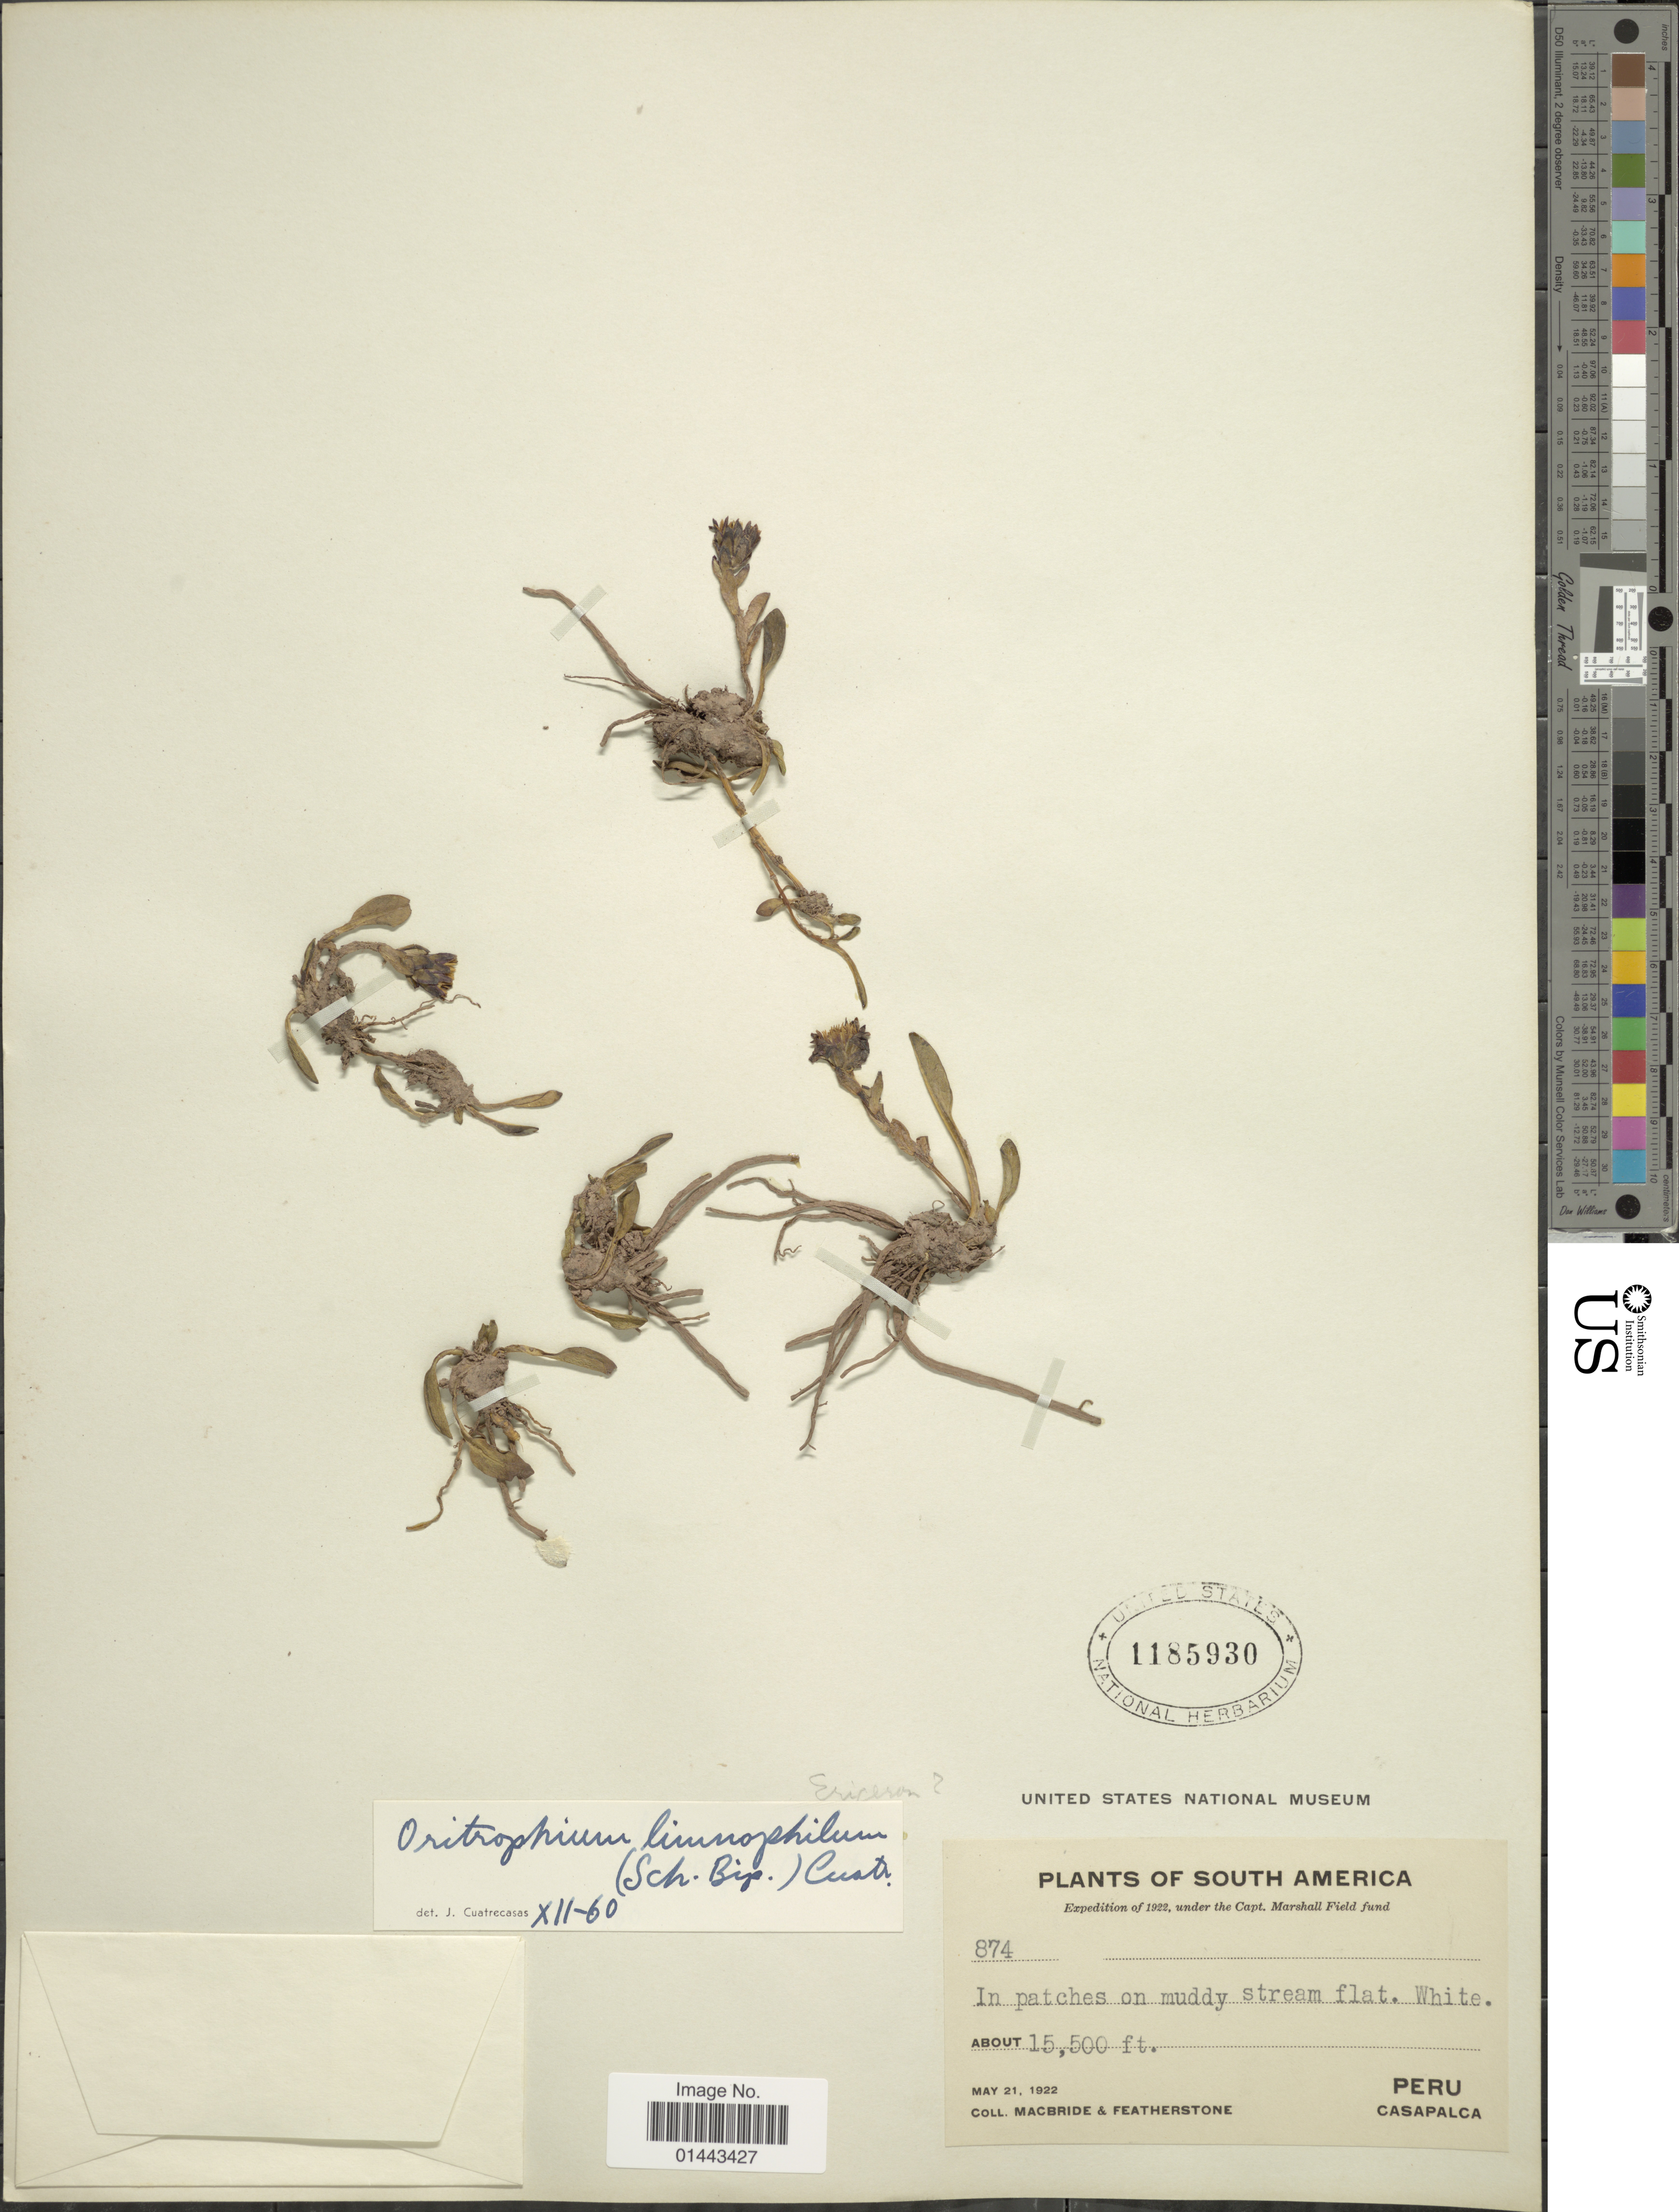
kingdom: Plantae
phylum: Tracheophyta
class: Magnoliopsida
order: Asterales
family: Asteraceae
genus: Oritrophium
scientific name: Oritrophium limnophilum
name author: (Sch. Bip.) Cuatrec.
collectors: Macbride, -- & -. Featherstone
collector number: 874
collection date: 1922-05-21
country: Peru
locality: Casapalca, in patches on muddy stream flat.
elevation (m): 4724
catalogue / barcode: US 1185930